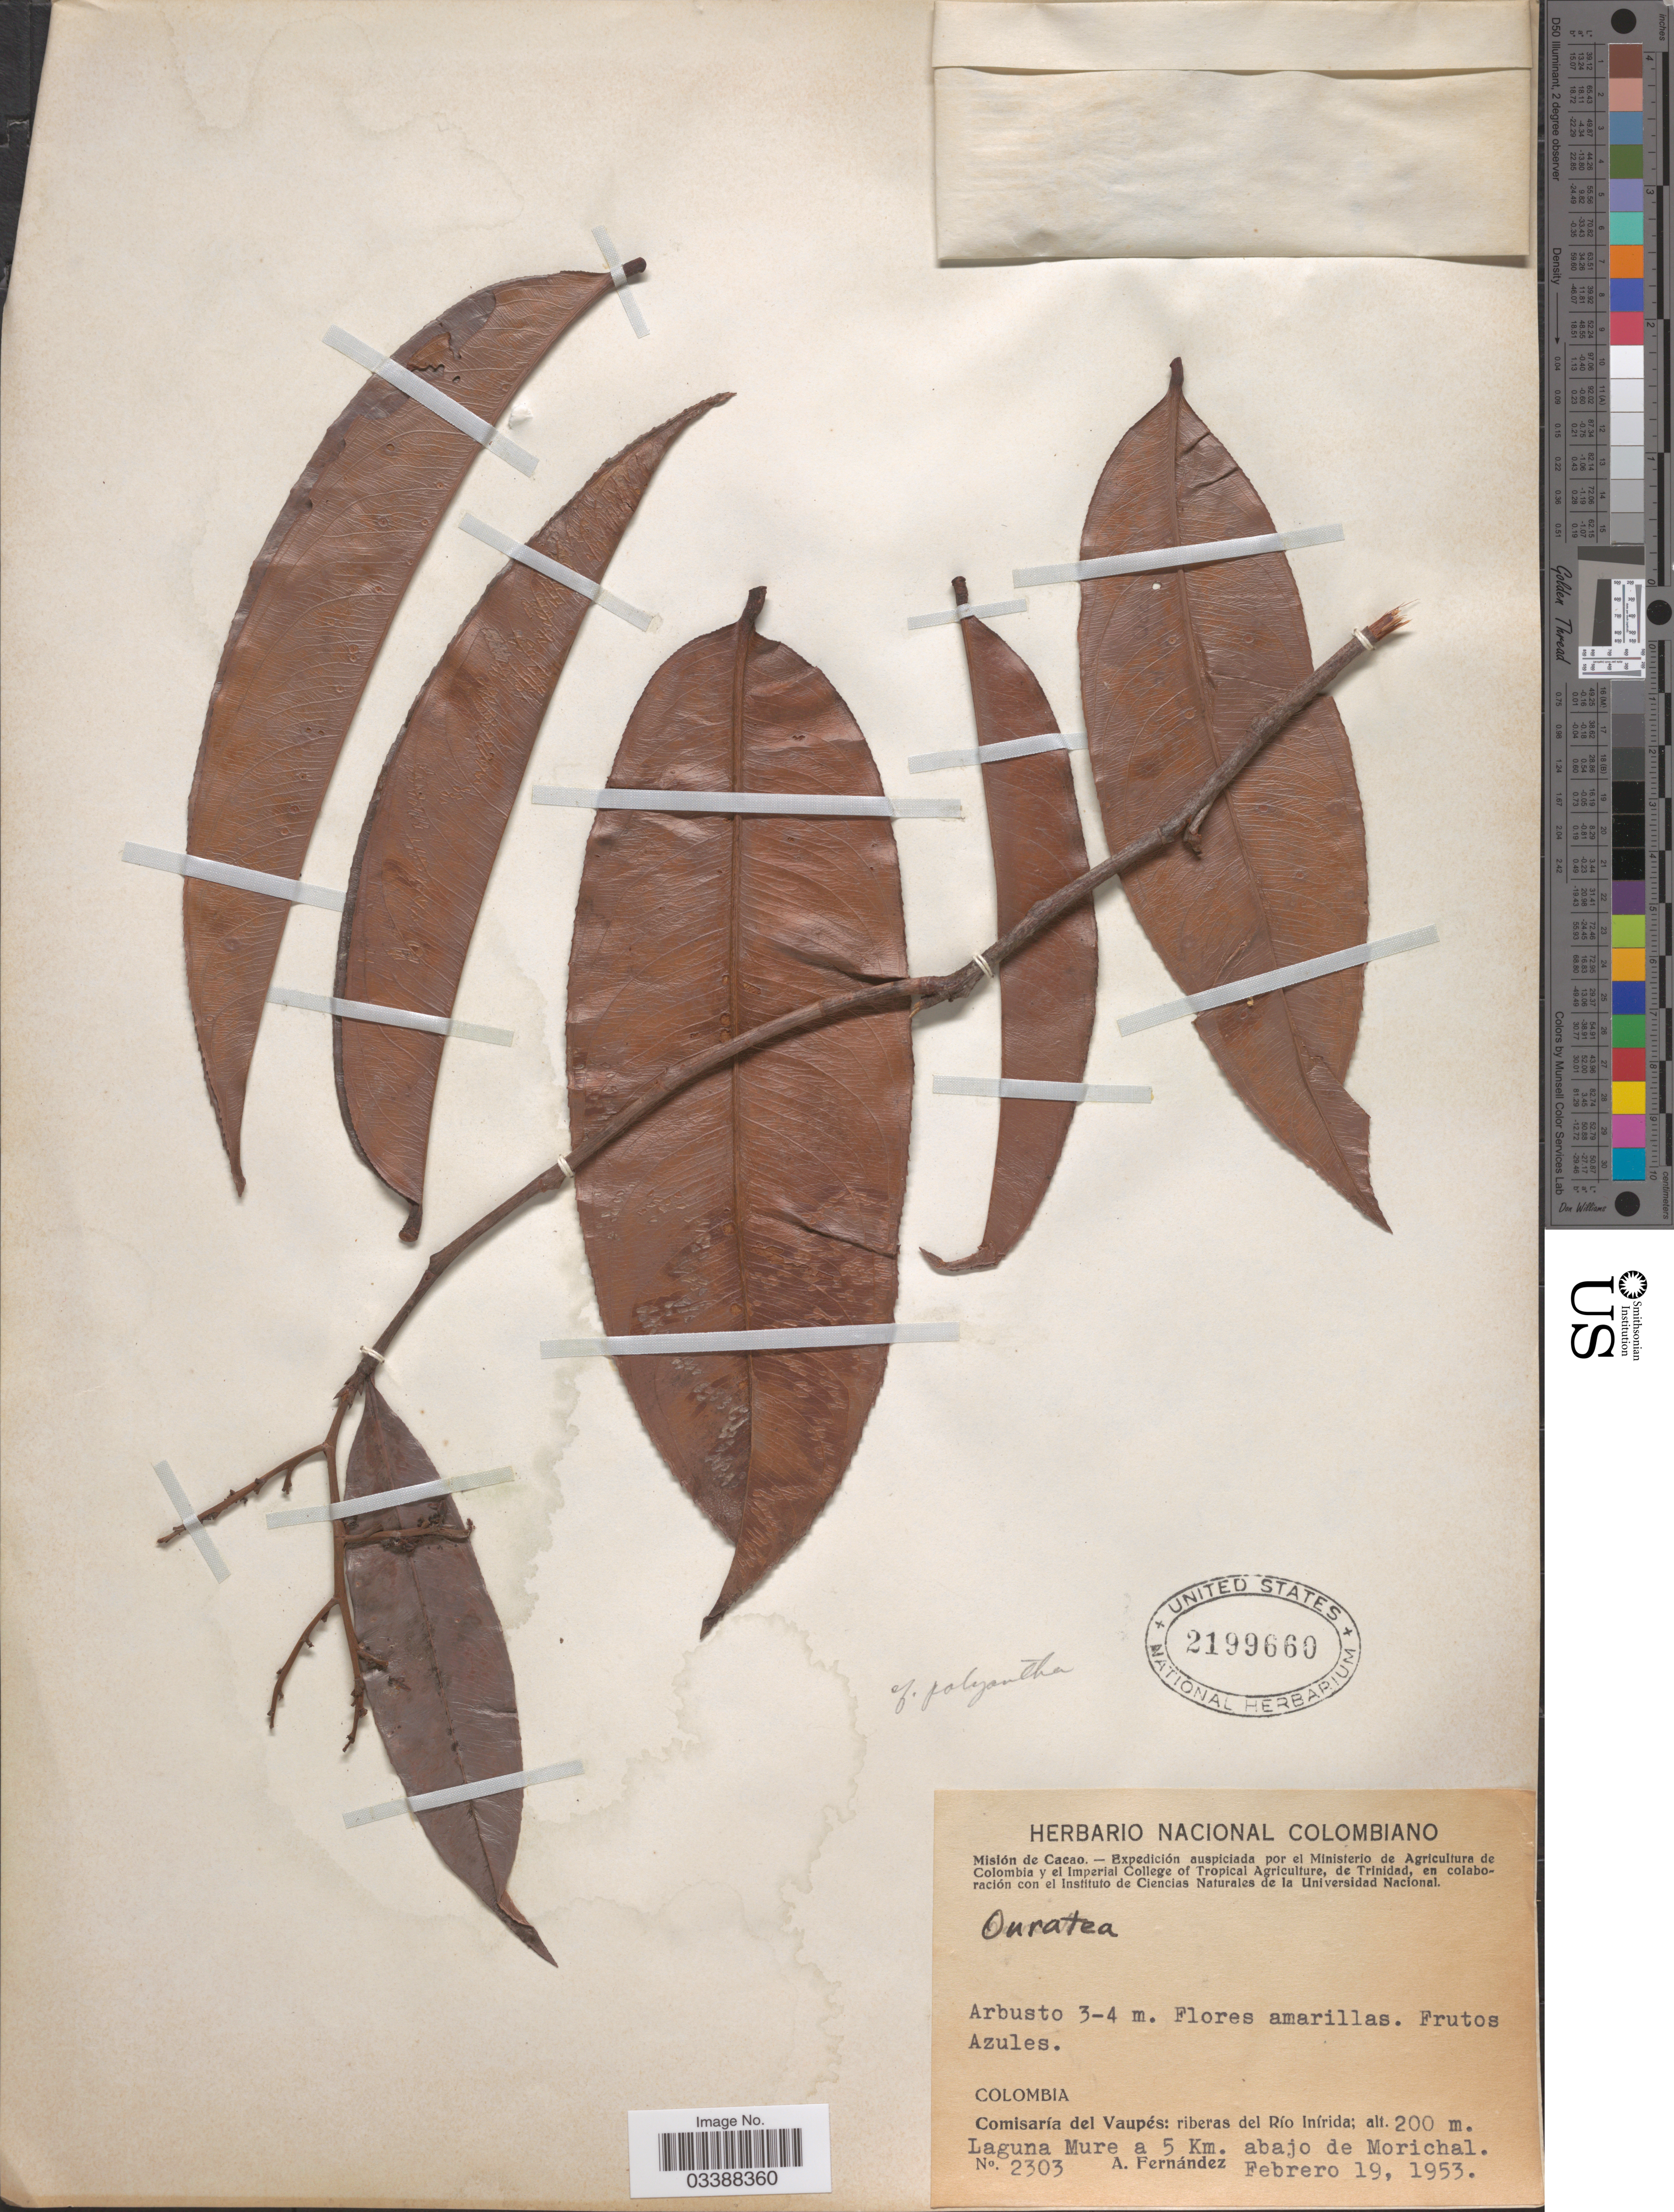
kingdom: Plantae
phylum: Tracheophyta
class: Magnoliopsida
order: Malpighiales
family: Ochnaceae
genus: Ouratea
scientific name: Ouratea sp.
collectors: A. Fernandez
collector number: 2303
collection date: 1953-02-19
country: Colombia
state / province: Vaupés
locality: Comisaría del Vaupés: riberas del Río Inírida; Laguna Mure a 5 Km. abajo de Morichal.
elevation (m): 200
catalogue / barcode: US 2199660